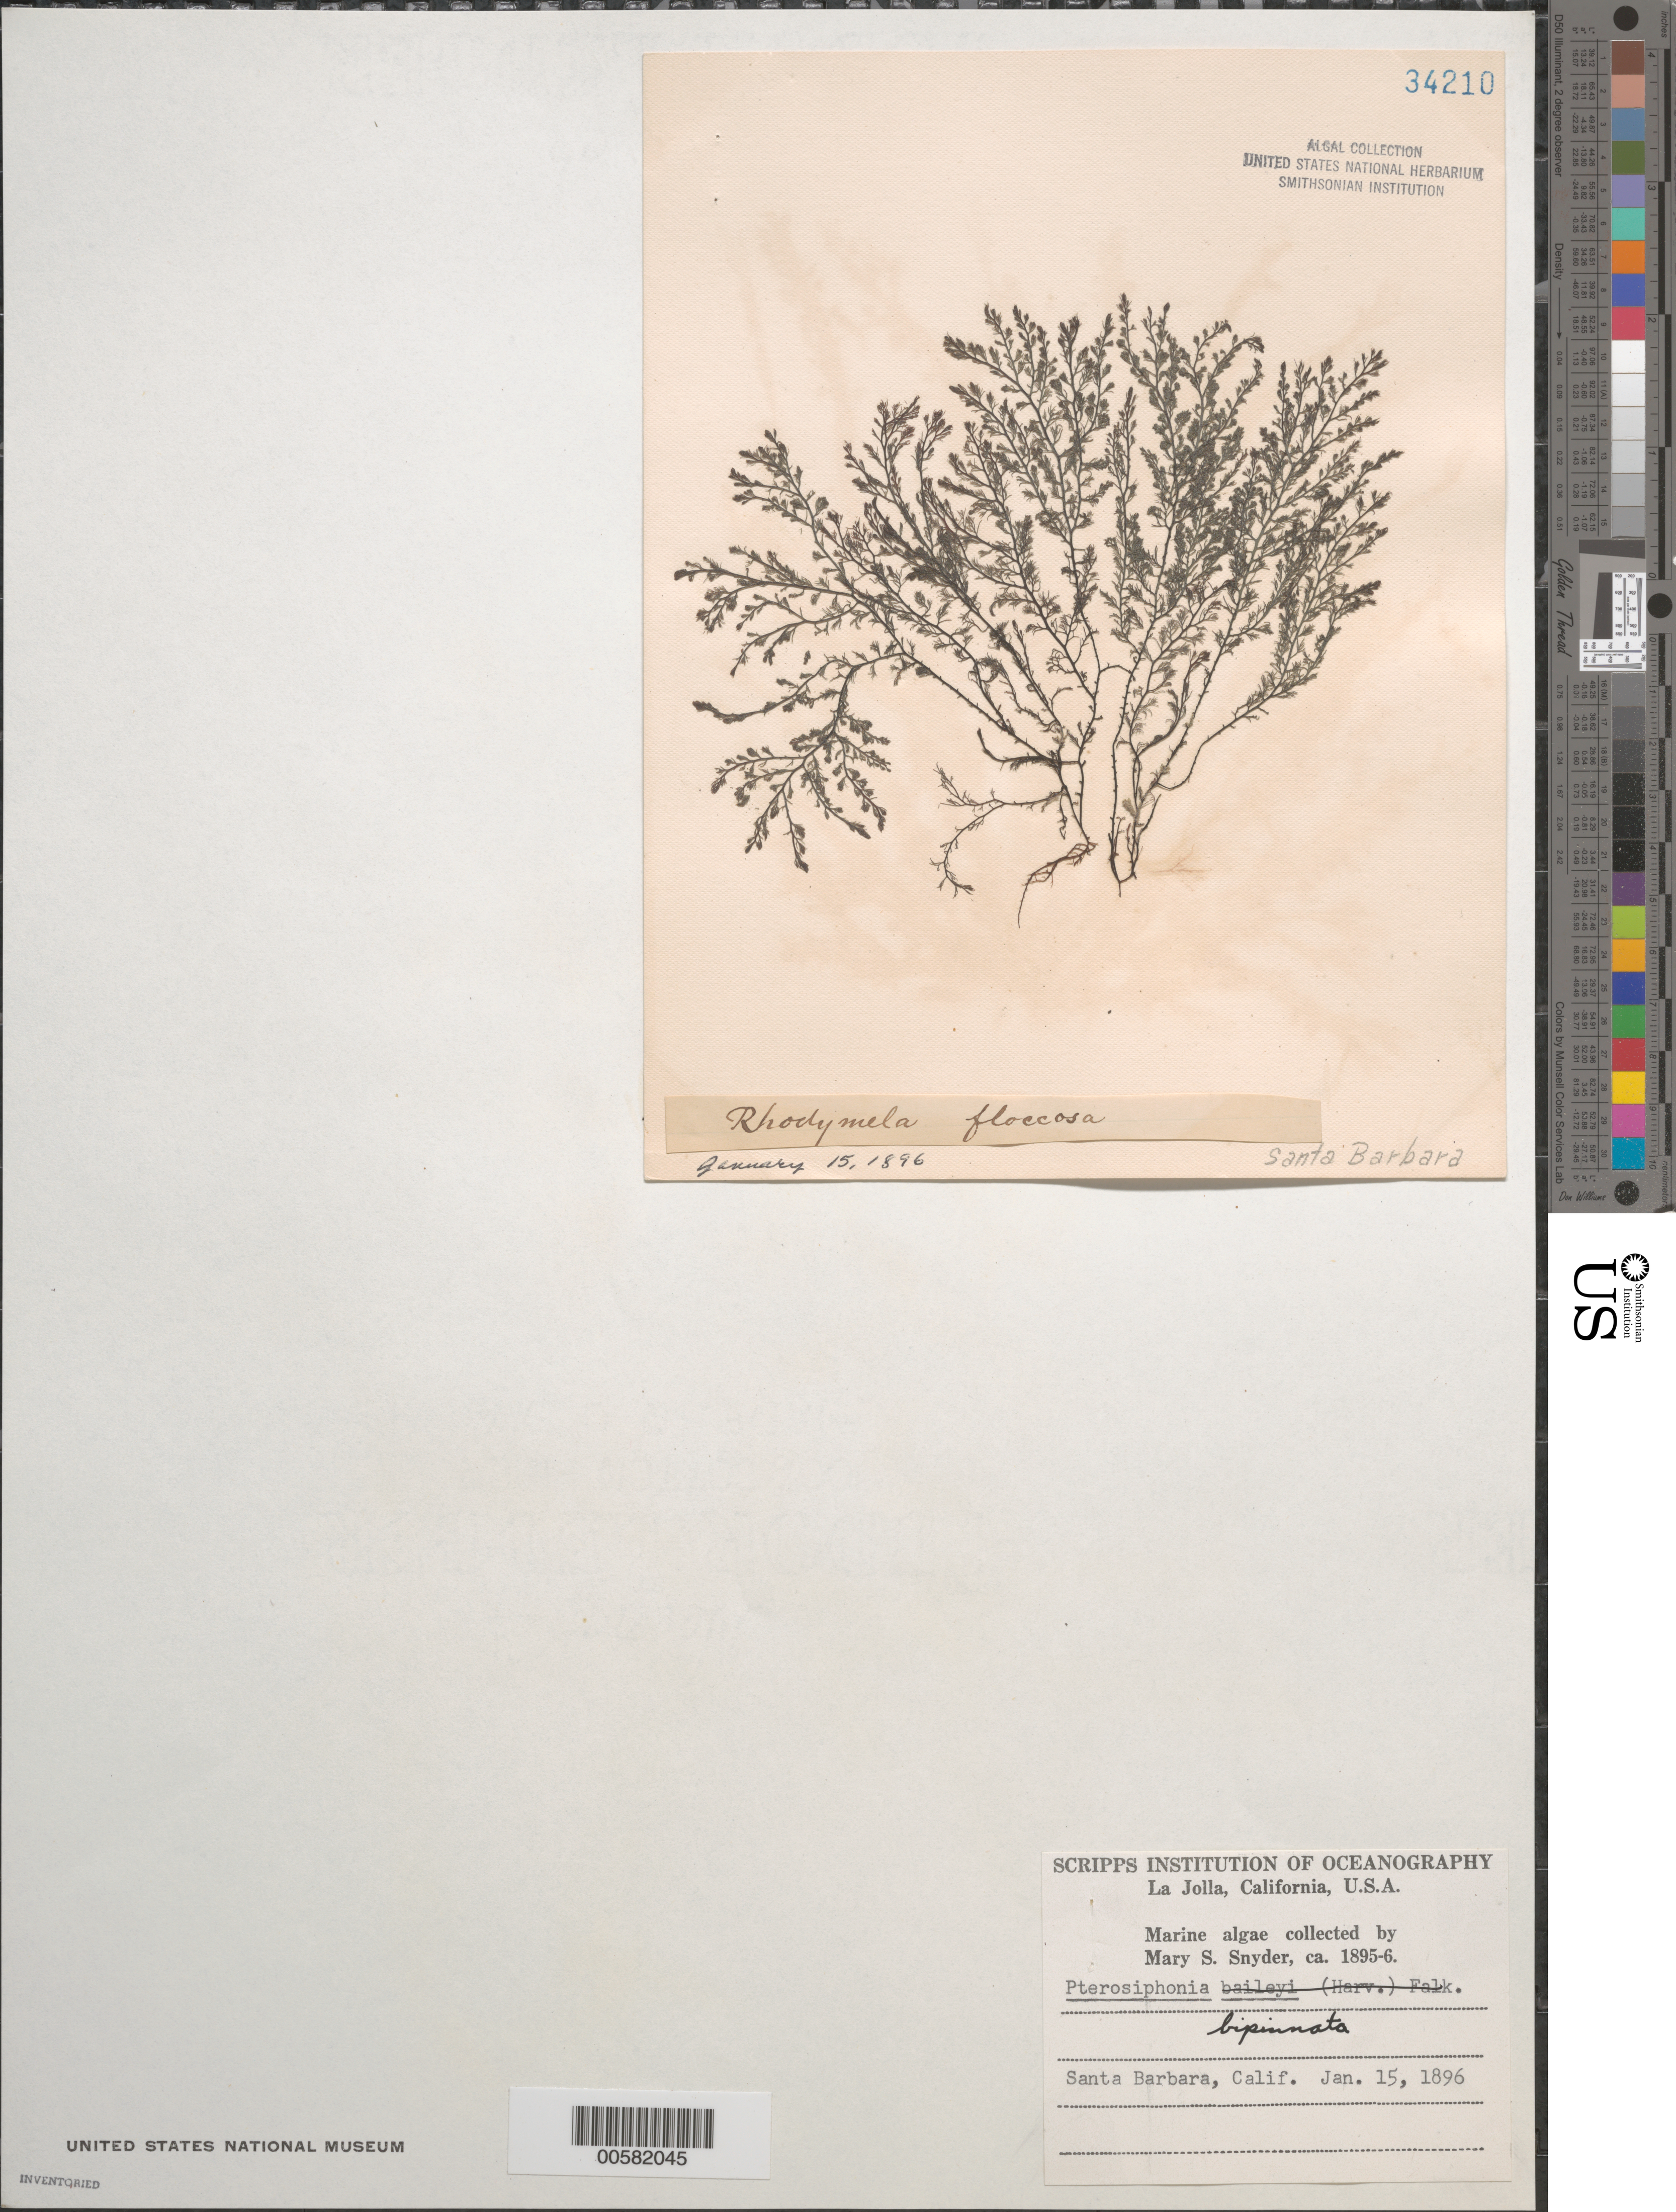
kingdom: Plantae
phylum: Rhodophyta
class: Florideophyceae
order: Ceramiales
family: Rhodomelaceae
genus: Savoiea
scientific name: Savoiea bipinnata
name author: (Postels & Rupr.) M.J. Wynne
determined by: Algae name updating Project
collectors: M. Snyder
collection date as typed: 15 Jan 1896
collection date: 1896-01-15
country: United States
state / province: California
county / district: Santa Barbara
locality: Santa Barbara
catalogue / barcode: US 34210